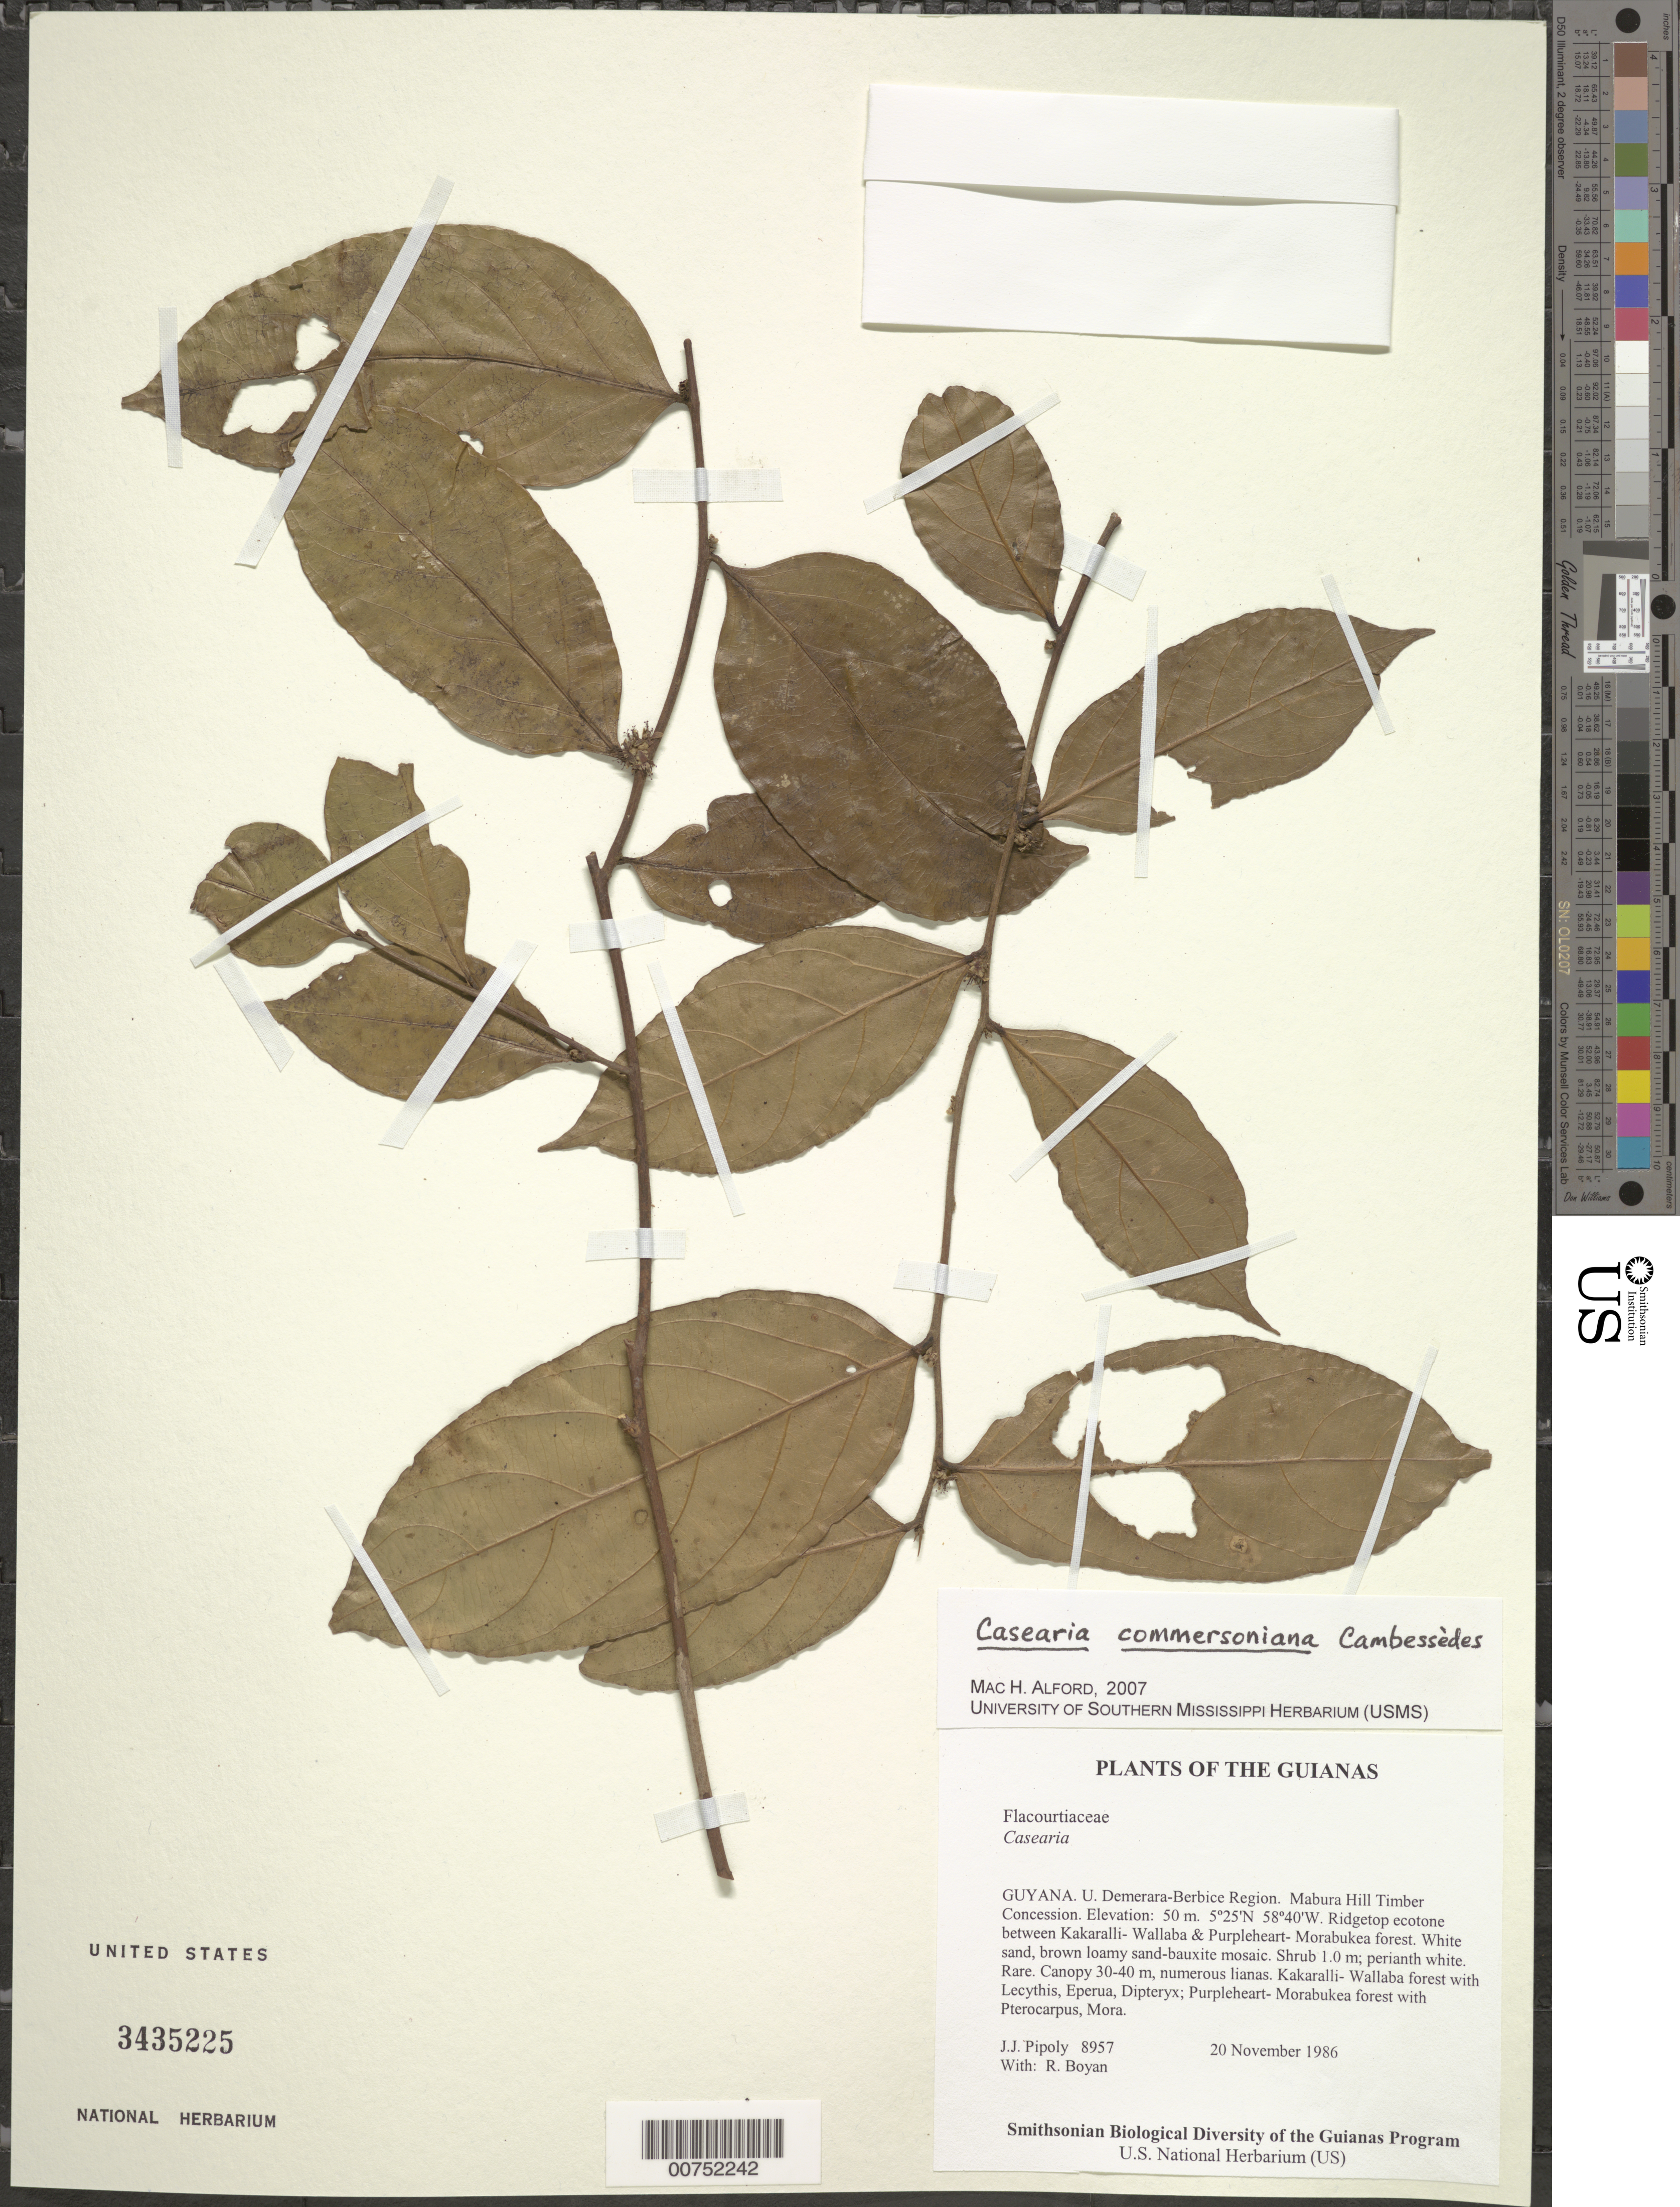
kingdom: Plantae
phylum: Tracheophyta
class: Magnoliopsida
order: Malpighiales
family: Salicaceae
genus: Piparea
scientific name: Piparea dentata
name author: Aubl.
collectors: J. J. Pipoly & R. Boyan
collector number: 8957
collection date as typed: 20 November 1986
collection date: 1986-11-20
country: Guyana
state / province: U. Demerara-Berbice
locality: Mabura Hill Timber Concession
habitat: Ridgetop ecotone between Kakaralli- Wallaba & Purpleheart- Morabukea forest. White sand, brown loamy sand-bauxite mosaic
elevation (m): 50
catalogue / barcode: US 3435225